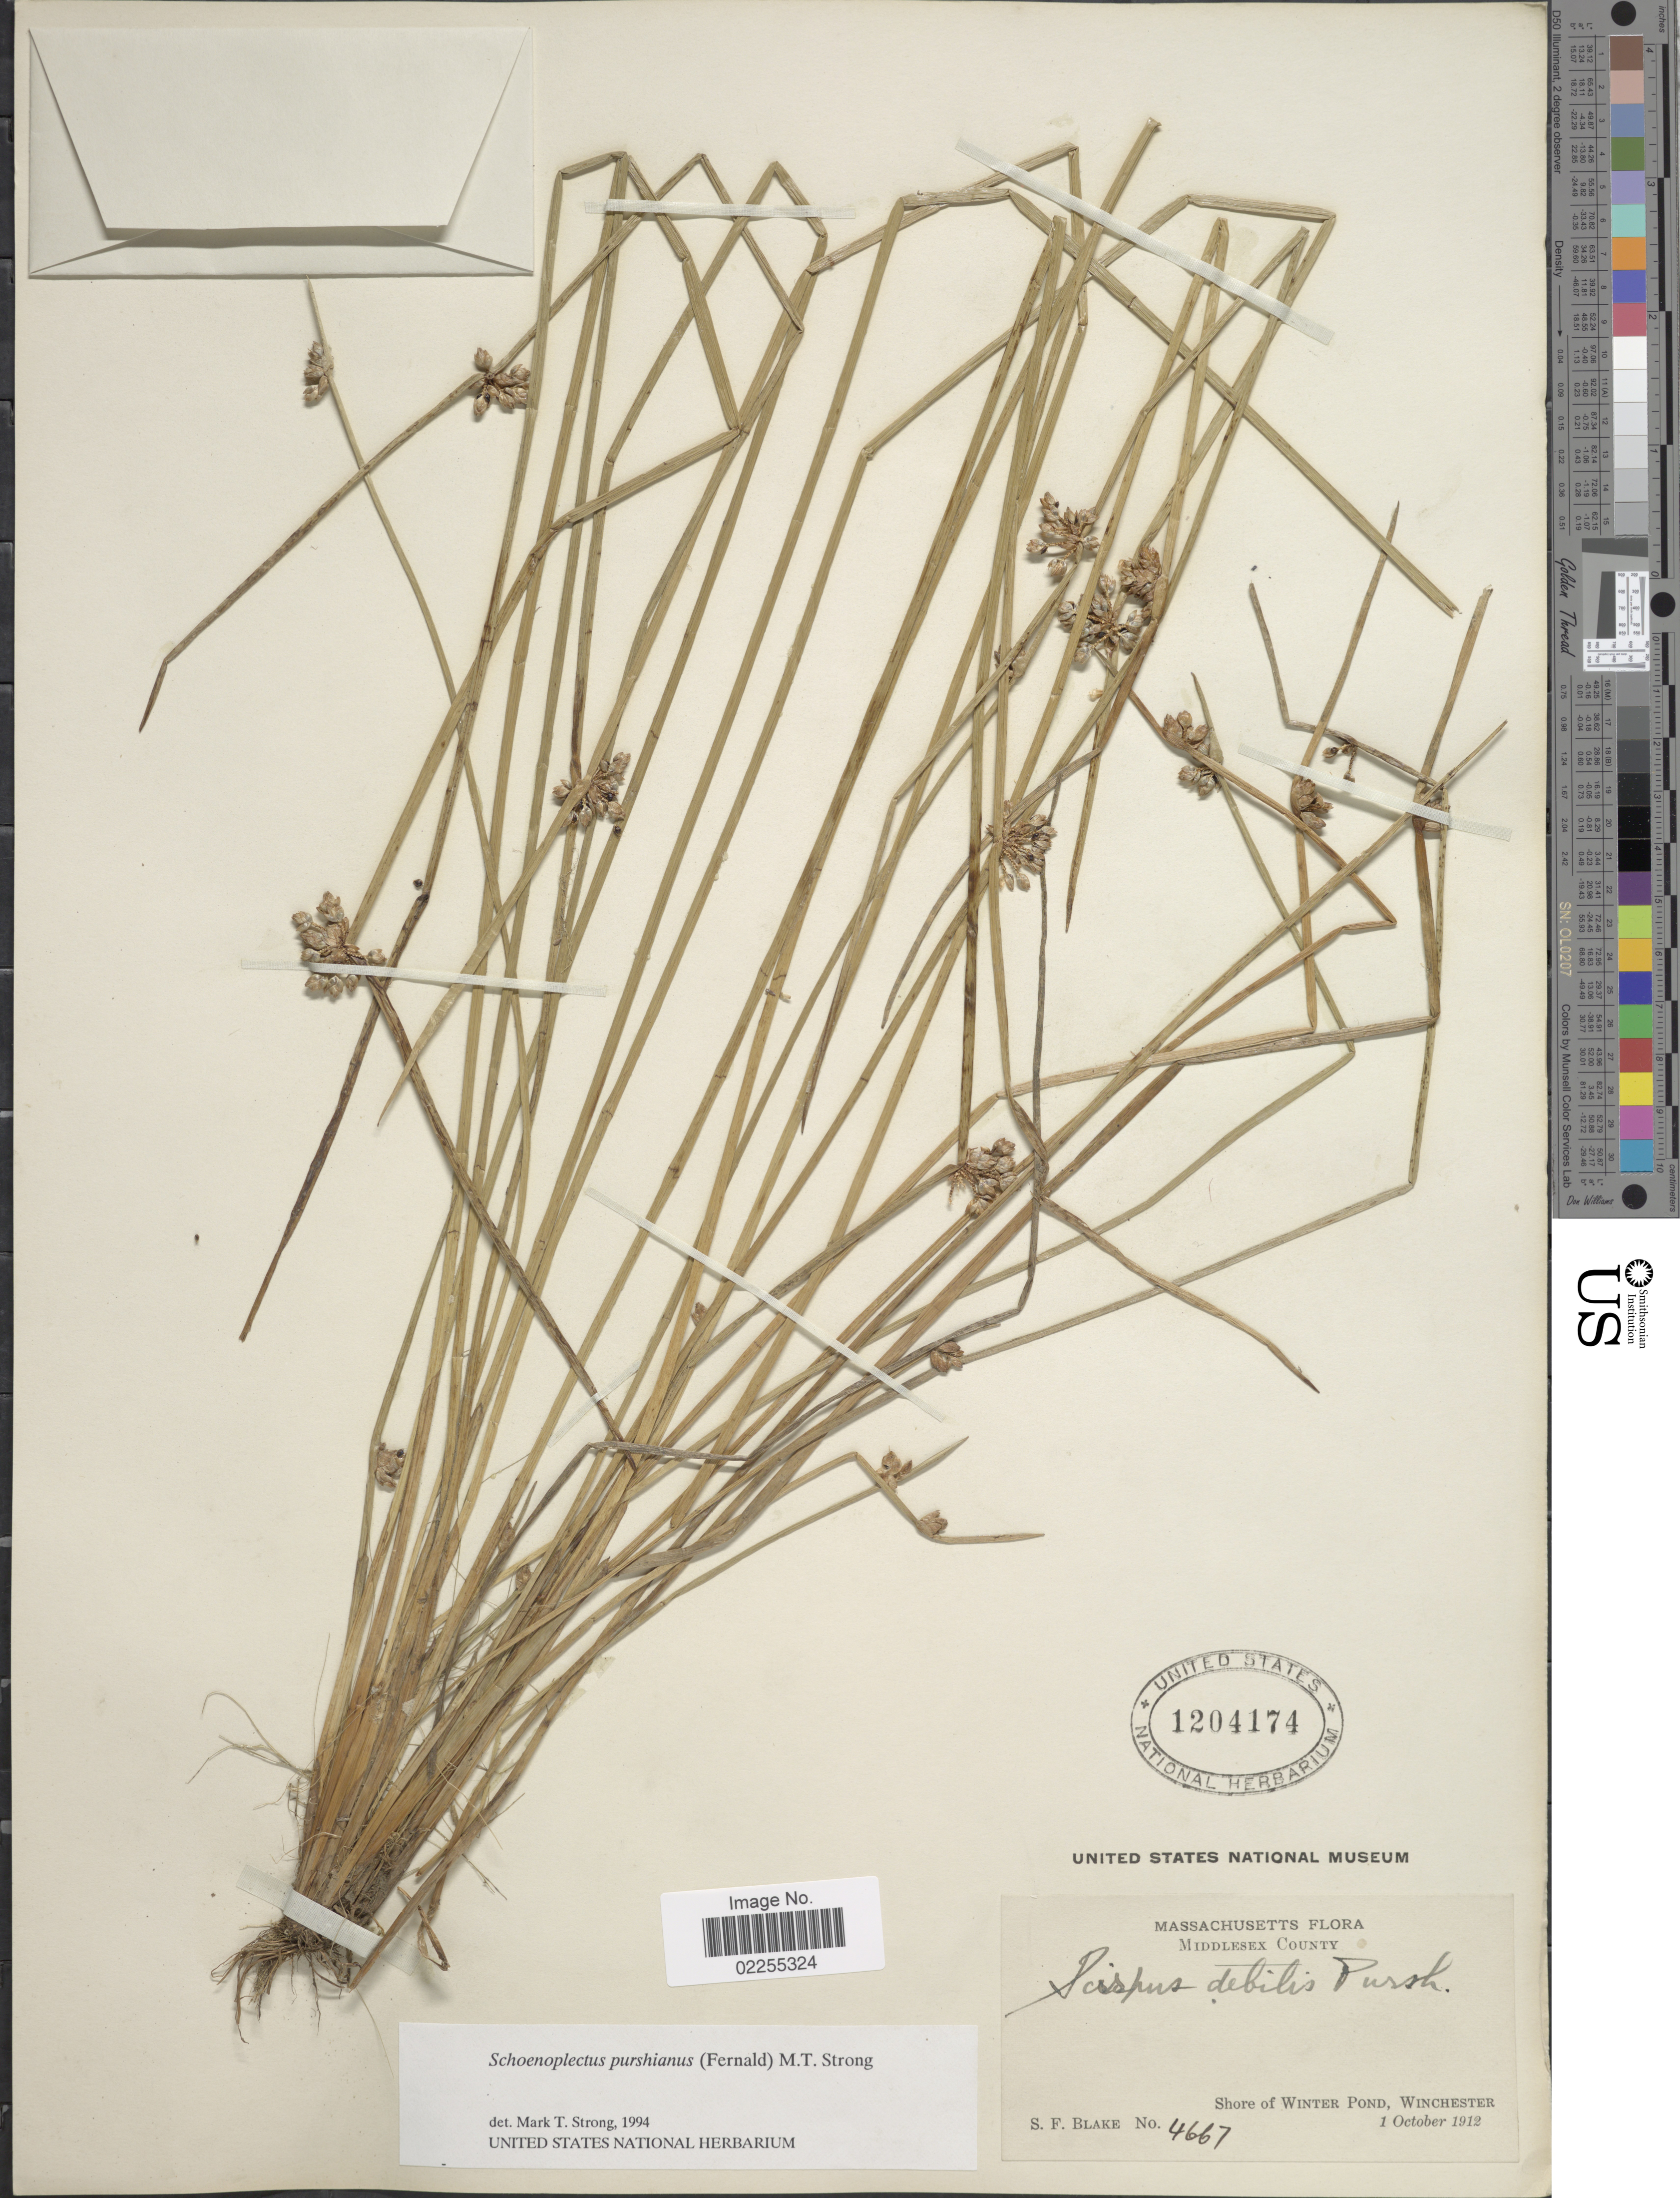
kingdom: Plantae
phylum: Tracheophyta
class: Liliopsida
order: Poales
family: Cyperaceae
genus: Schoenoplectus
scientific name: Schoenoplectus purshianus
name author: (Fernald) M.T. Strong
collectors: S. Blake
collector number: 4667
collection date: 1912-10-01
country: United States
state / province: Massachusetts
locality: Middlesex County. Shore of Winter Pond, Winchester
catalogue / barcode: US 1204174